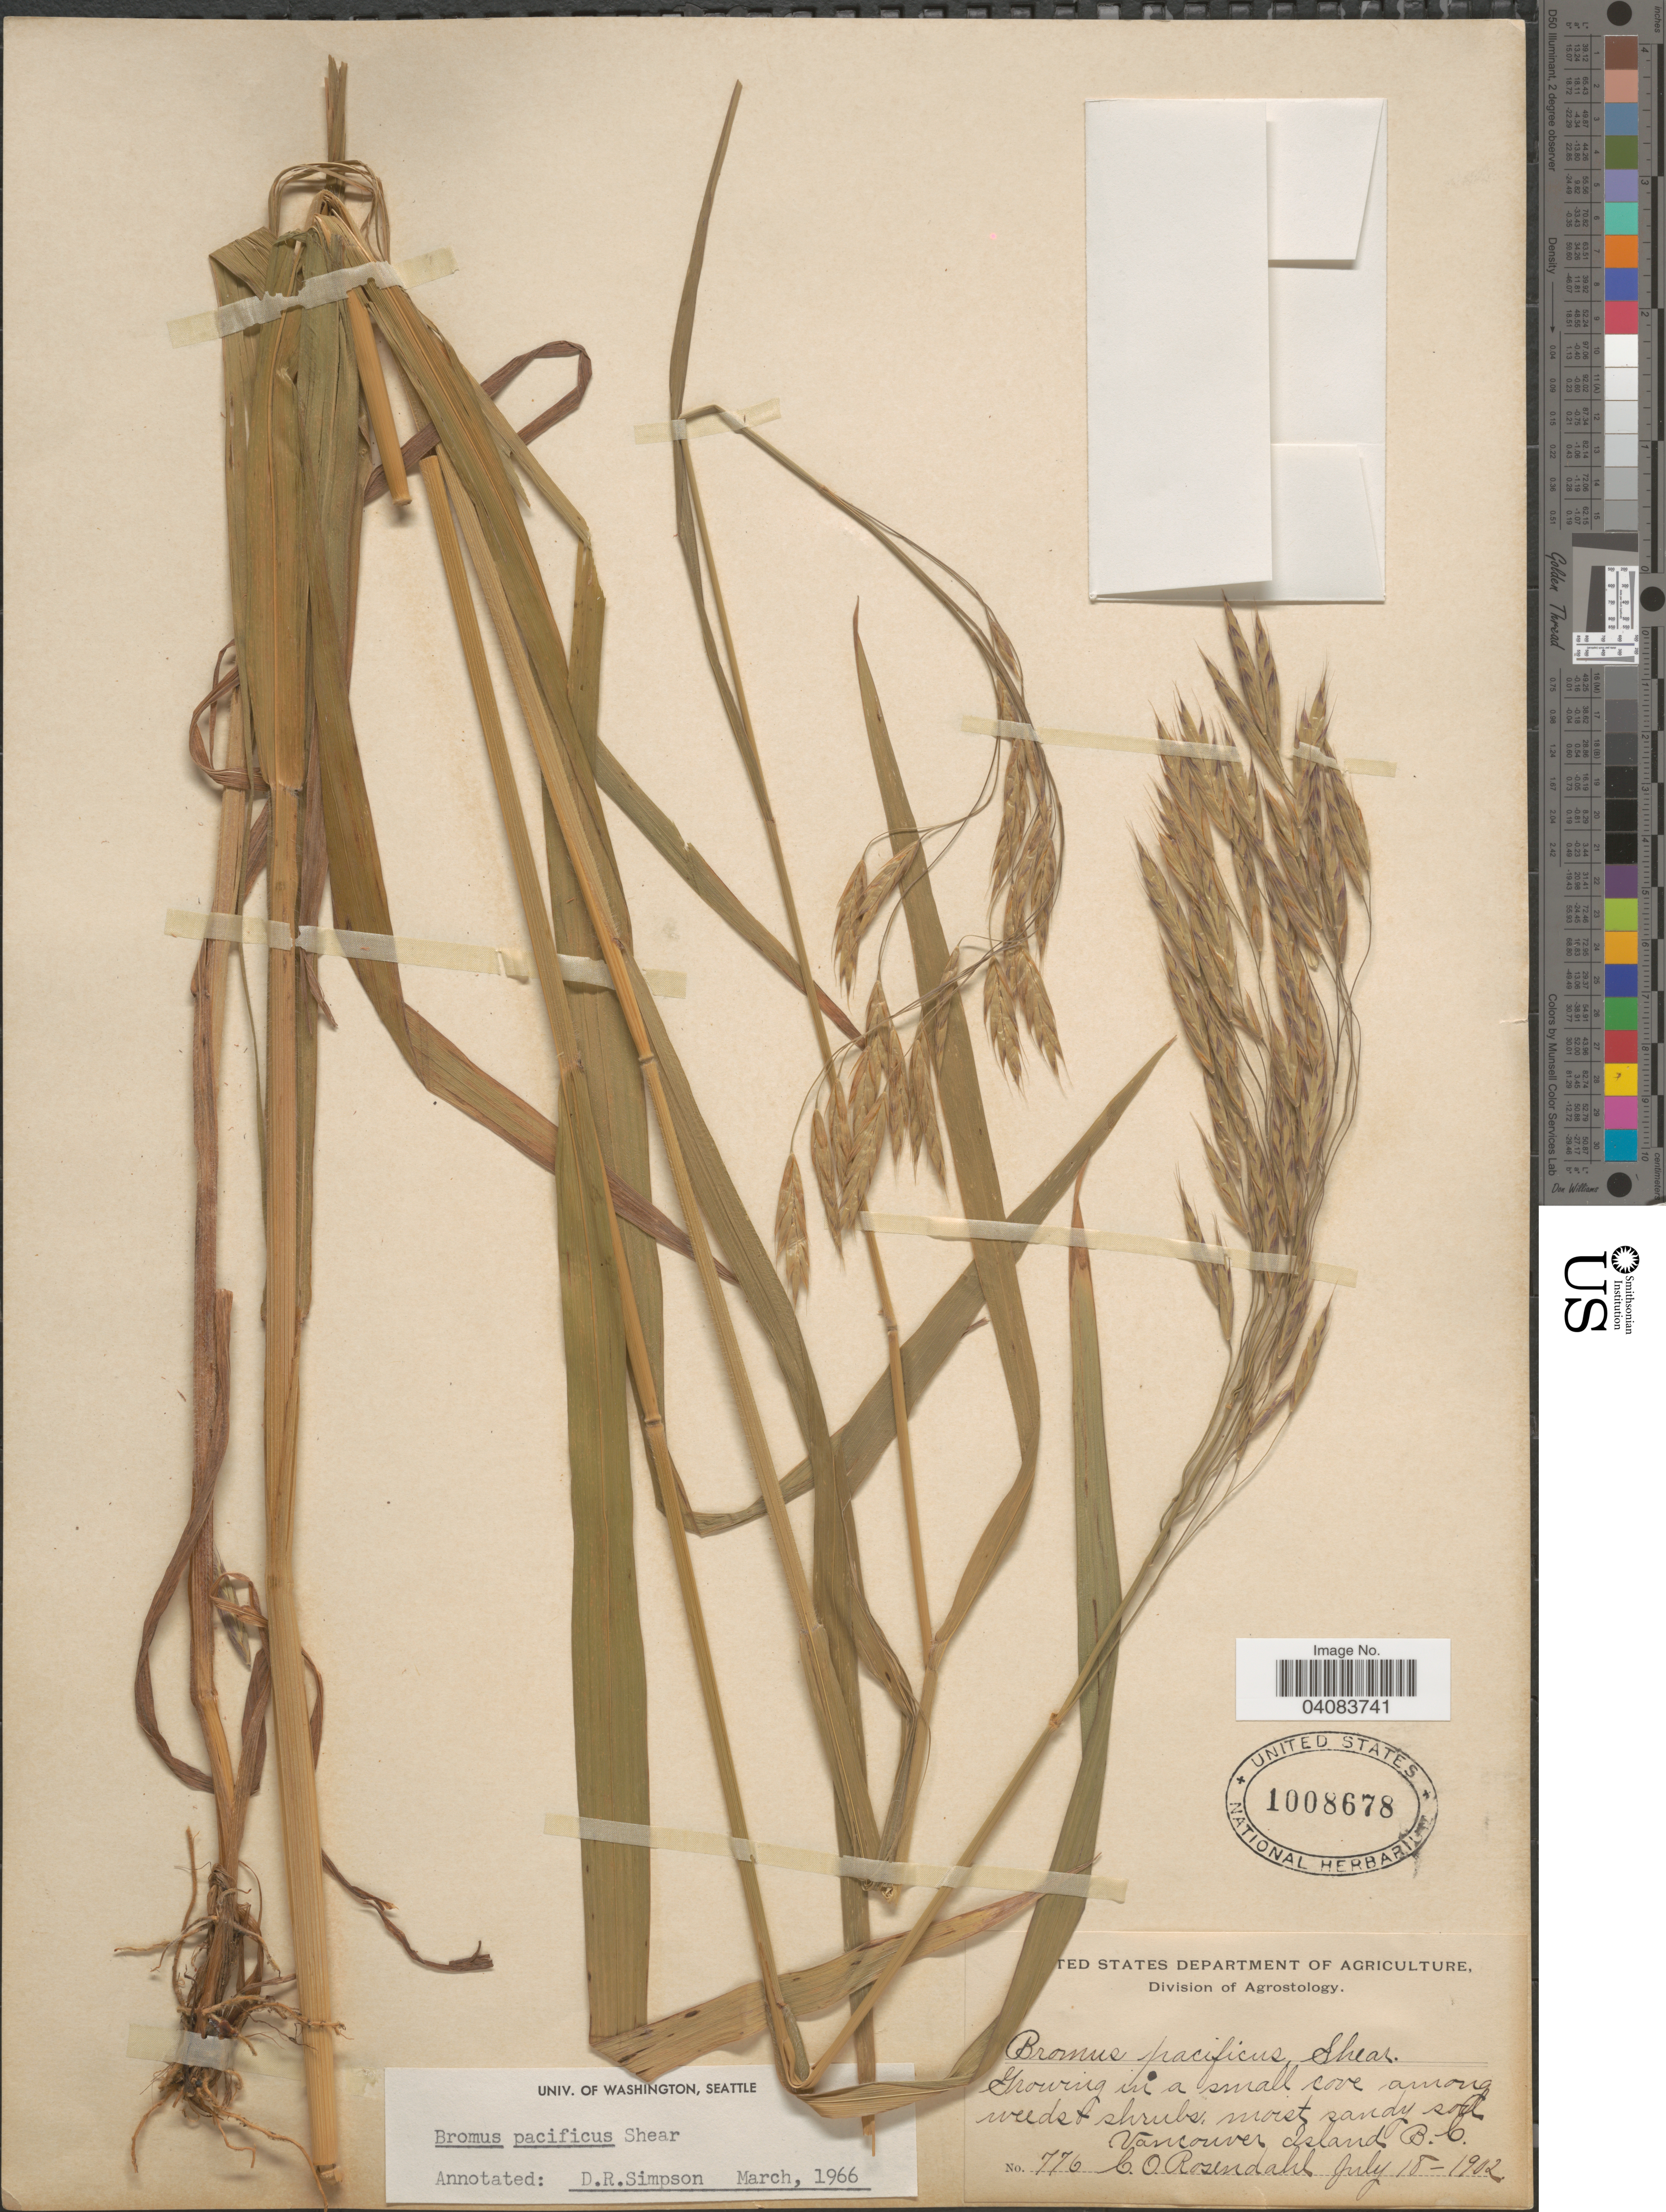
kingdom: Plantae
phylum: Tracheophyta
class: Liliopsida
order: Poales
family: Poaceae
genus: Bromus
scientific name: Bromus pacificus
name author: Shear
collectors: C. O. Rosendahl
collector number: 776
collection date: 1902-07-18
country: Canada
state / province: British Columbia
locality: In a small cove among weeds & shrubs, moist sandy soil Vancouver Island.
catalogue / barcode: US 1008678